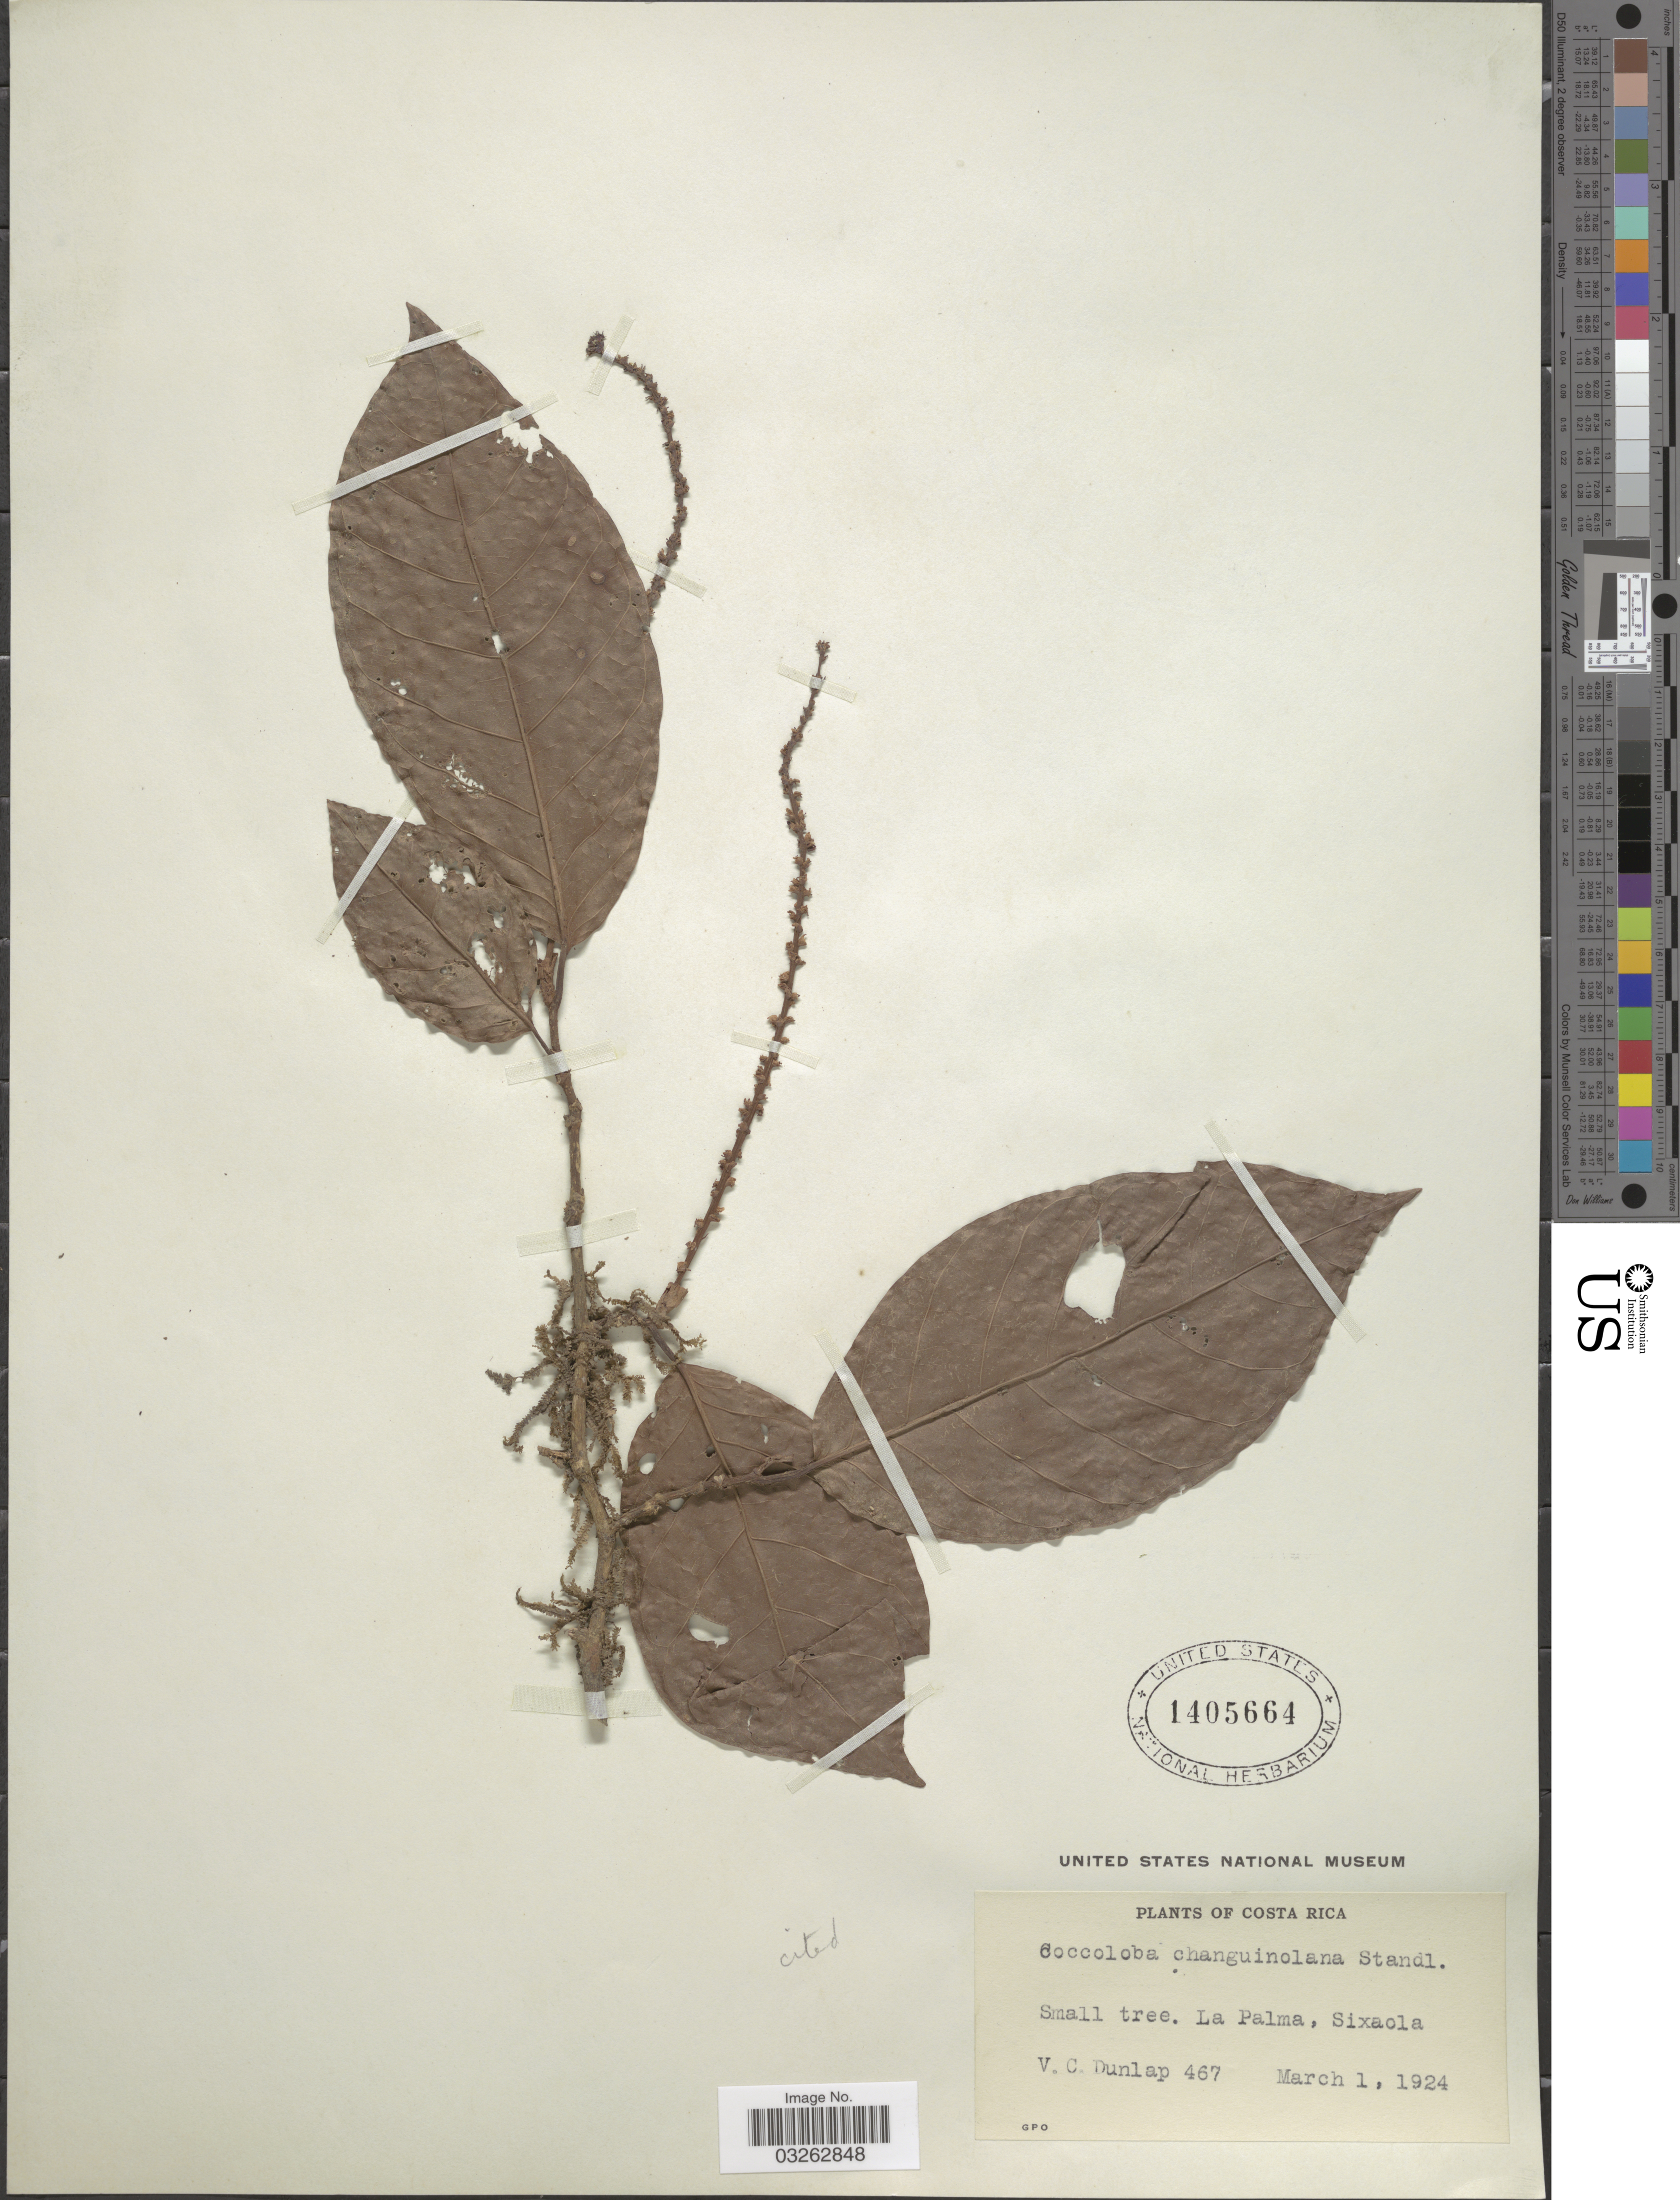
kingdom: Plantae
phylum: Tracheophyta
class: Magnoliopsida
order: Caryophyllales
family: Polygonaceae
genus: Coccoloba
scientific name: Coccoloba lehmannii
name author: Lindau ex Hieron.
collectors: V. C. Dunlap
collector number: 467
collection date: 1924-03-01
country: Costa Rica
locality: La Palma, Sixaola.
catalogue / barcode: US 1405664